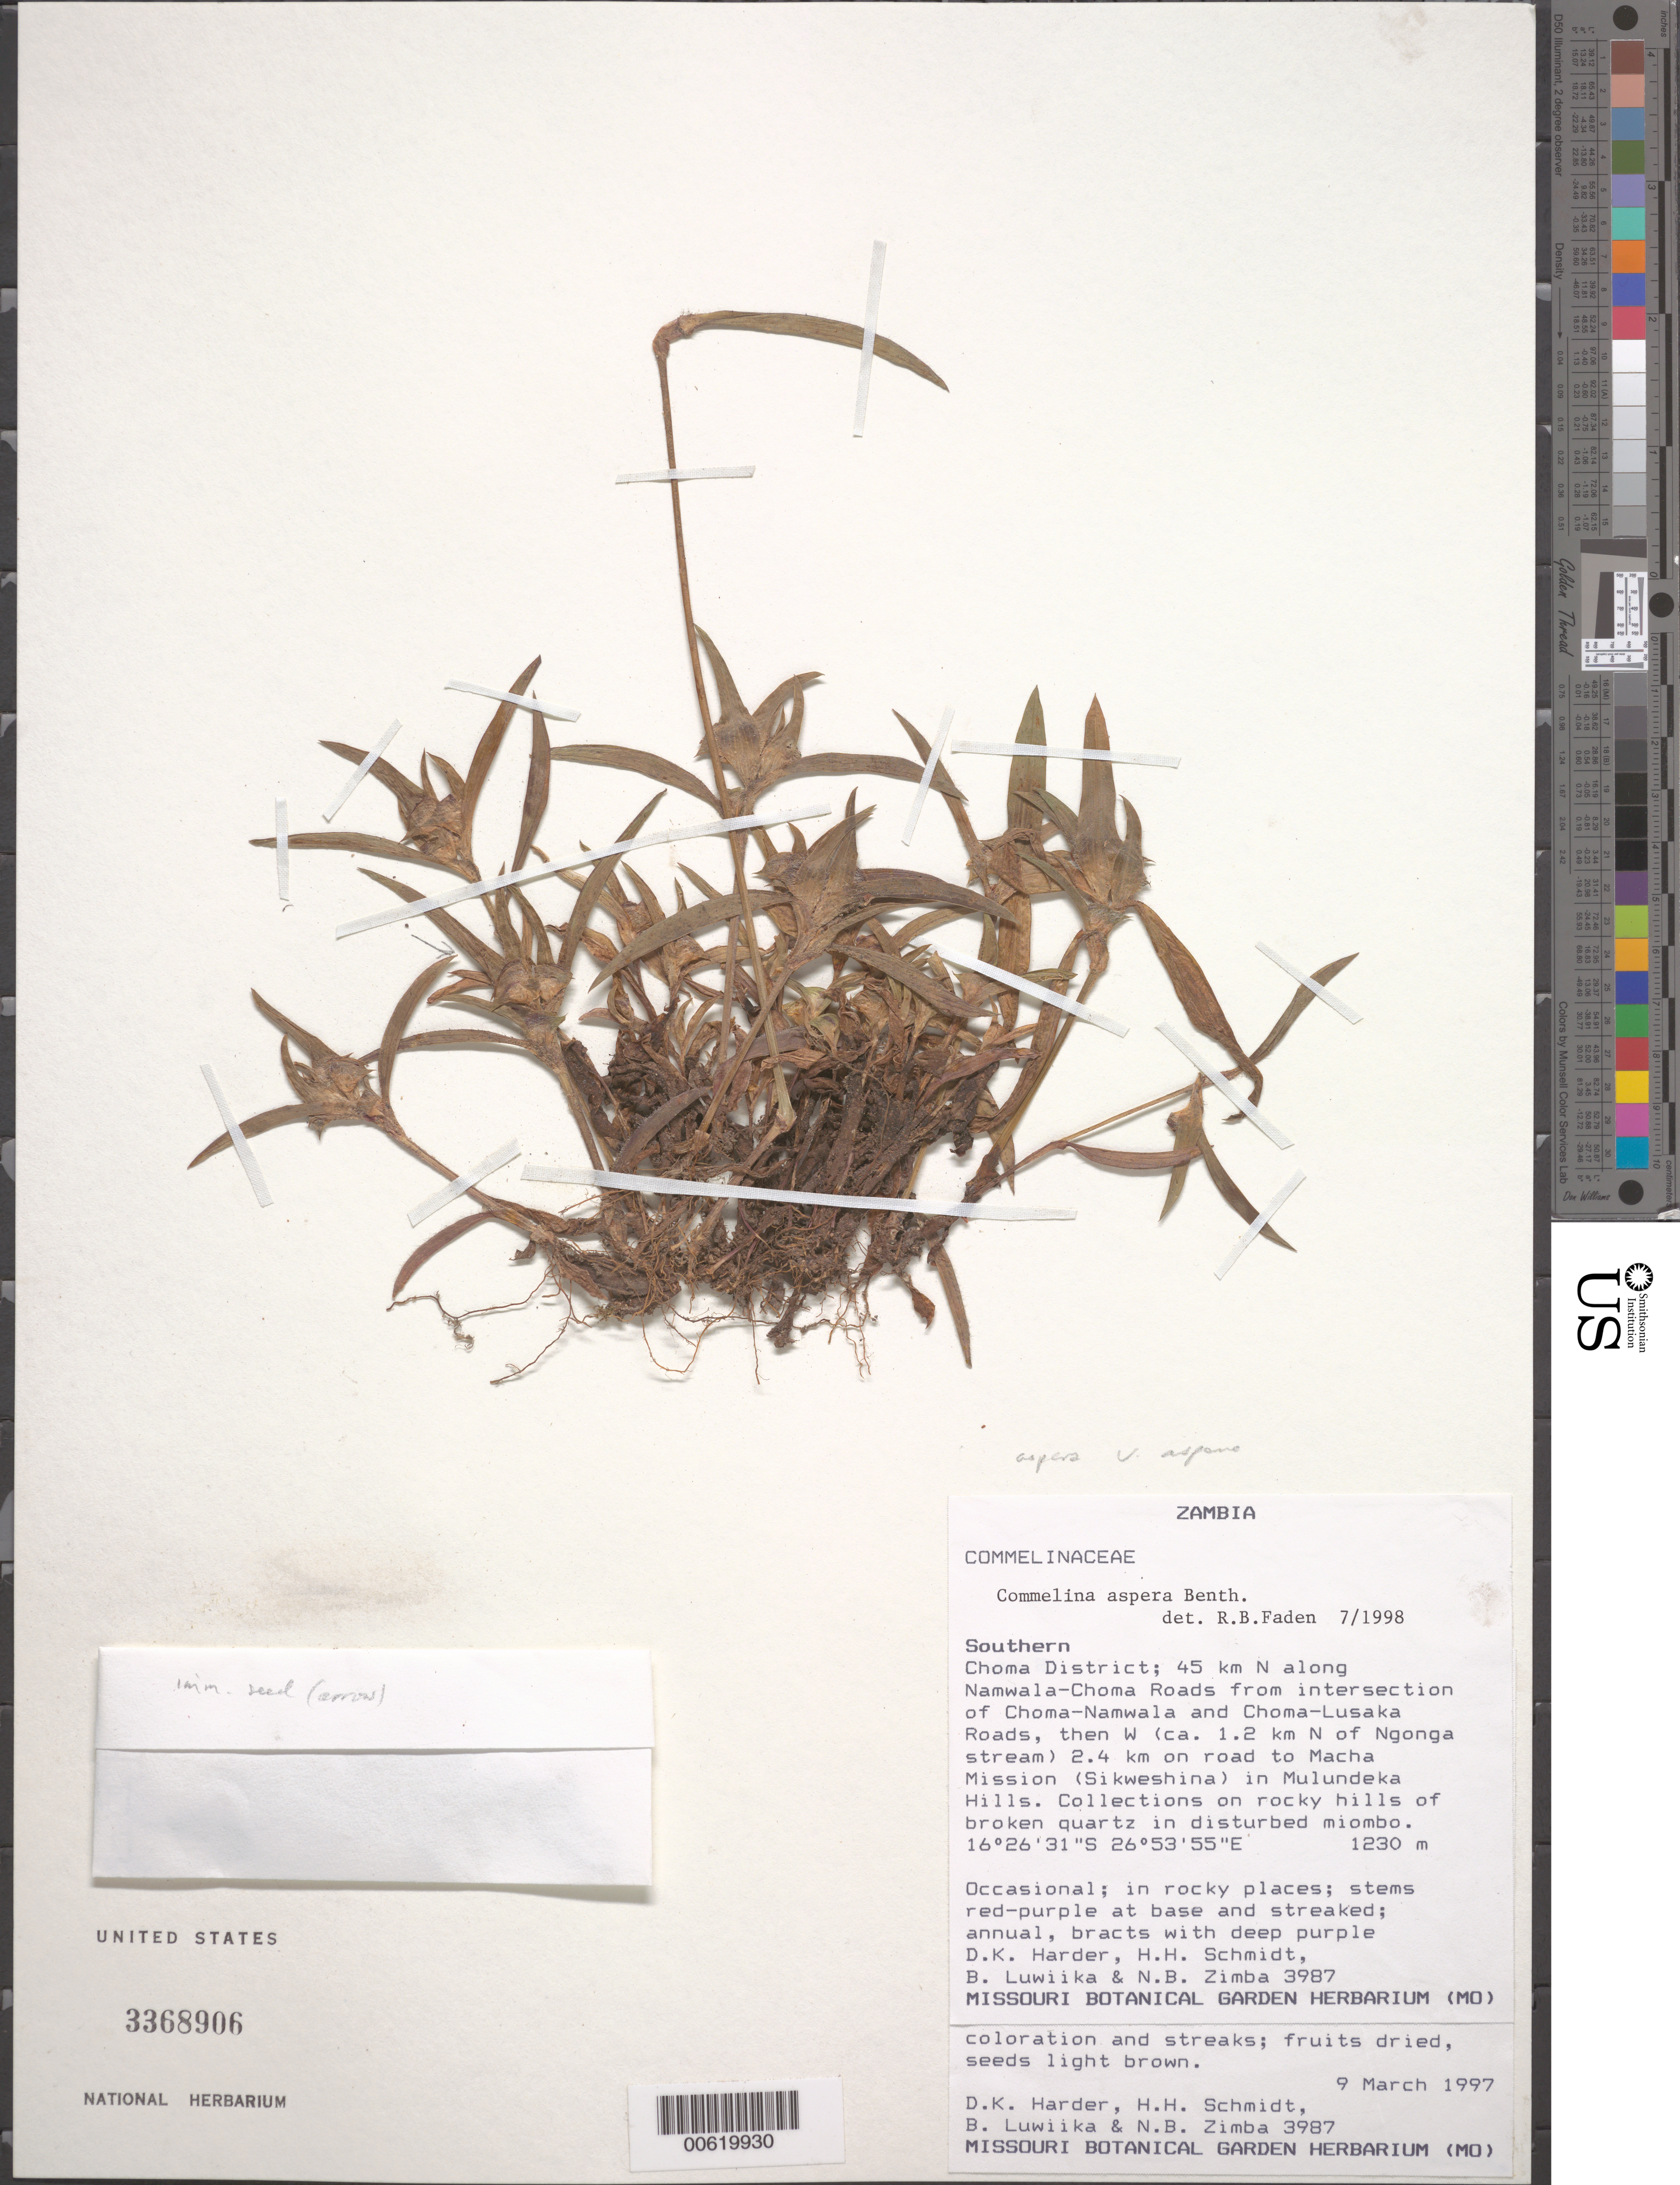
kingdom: Plantae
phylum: Tracheophyta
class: Liliopsida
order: Commelinales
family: Commelinaceae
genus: Commelina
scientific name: Commelina aspera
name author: G. Don ex Benth.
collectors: D. Harder, H. H. Schmidt, N. B. Zimba & B. Luwiika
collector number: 3987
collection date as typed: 09 Mar 1997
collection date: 1997-03-09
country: Zambia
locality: Choma dist., n on m11 of intersection choma-namwala road, n of ngonga stream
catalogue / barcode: US 3368906